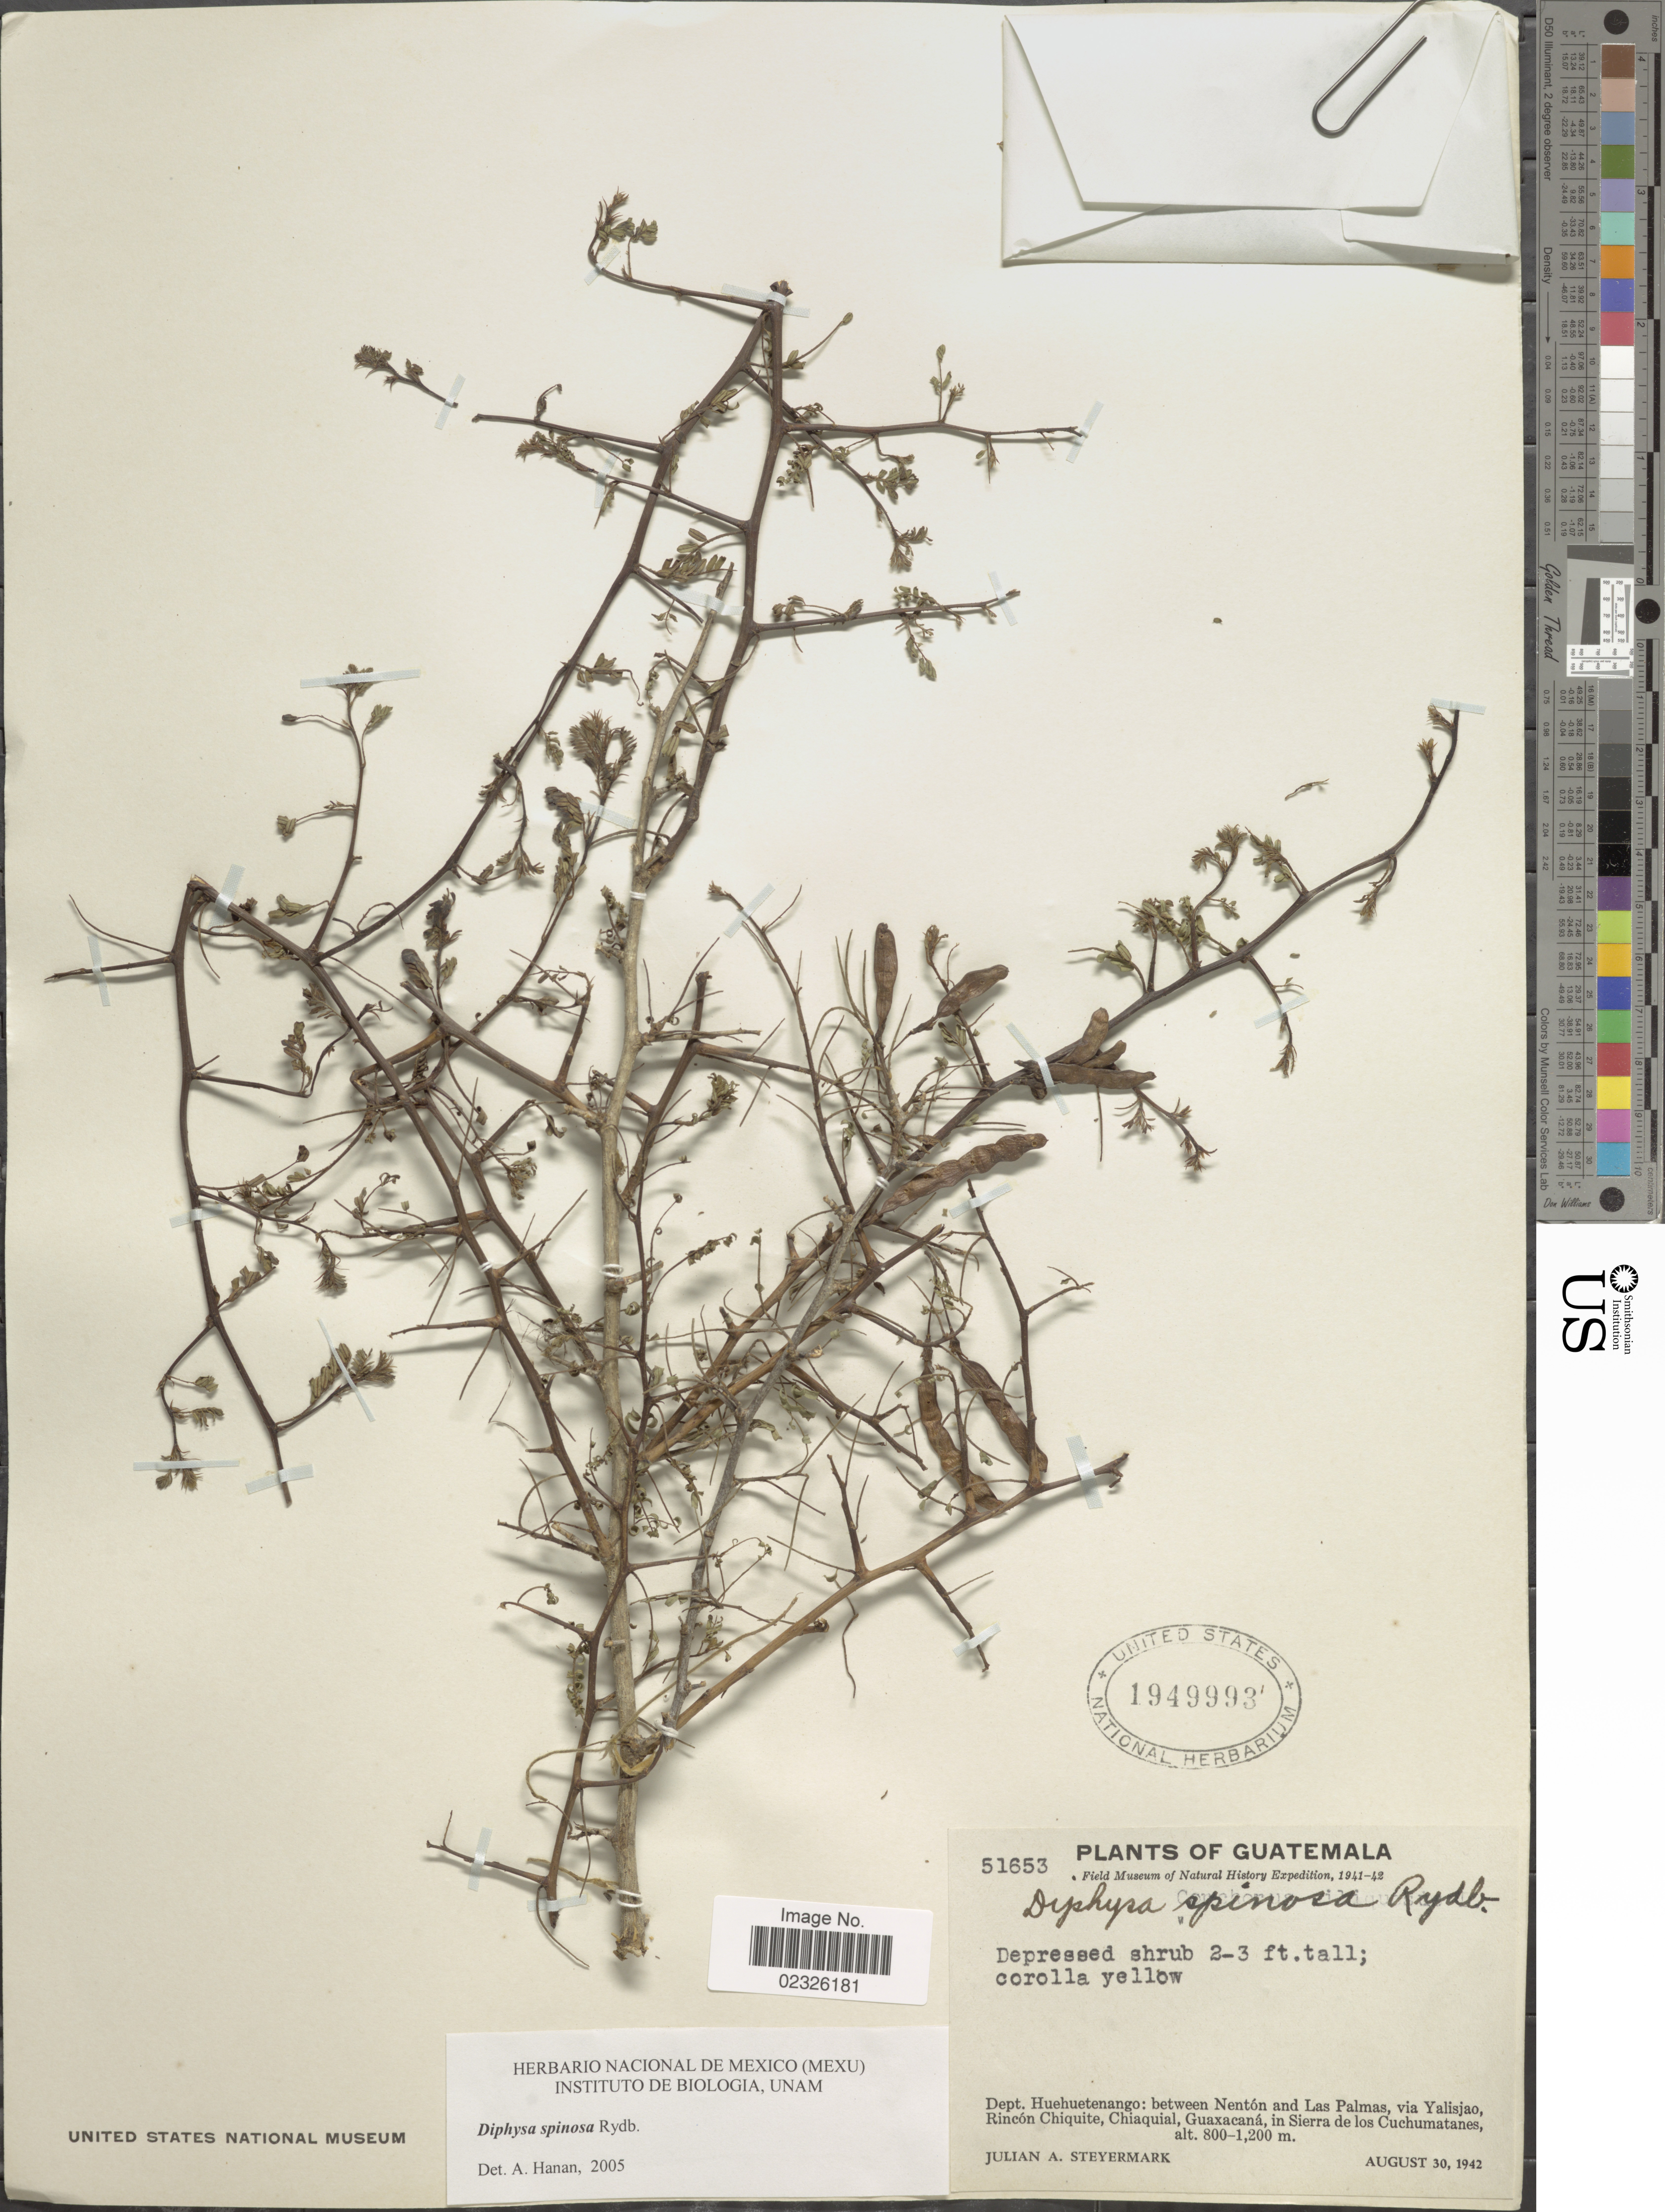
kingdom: Plantae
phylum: Tracheophyta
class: Magnoliopsida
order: Fabales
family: Fabaceae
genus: Diphysa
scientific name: Diphysa spinosa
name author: Rydb.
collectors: J. Steyermark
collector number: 51653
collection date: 1942-08-30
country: Guatemala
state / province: Huehuetenango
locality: Dept. Huehuetenango: between Nentón and Las Palmas, via Yalisjao, Rincón Chiquite, Chiaquial, Guaxacaná, in Sierra de Los Cuchumatanes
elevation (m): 800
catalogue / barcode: US 1949993